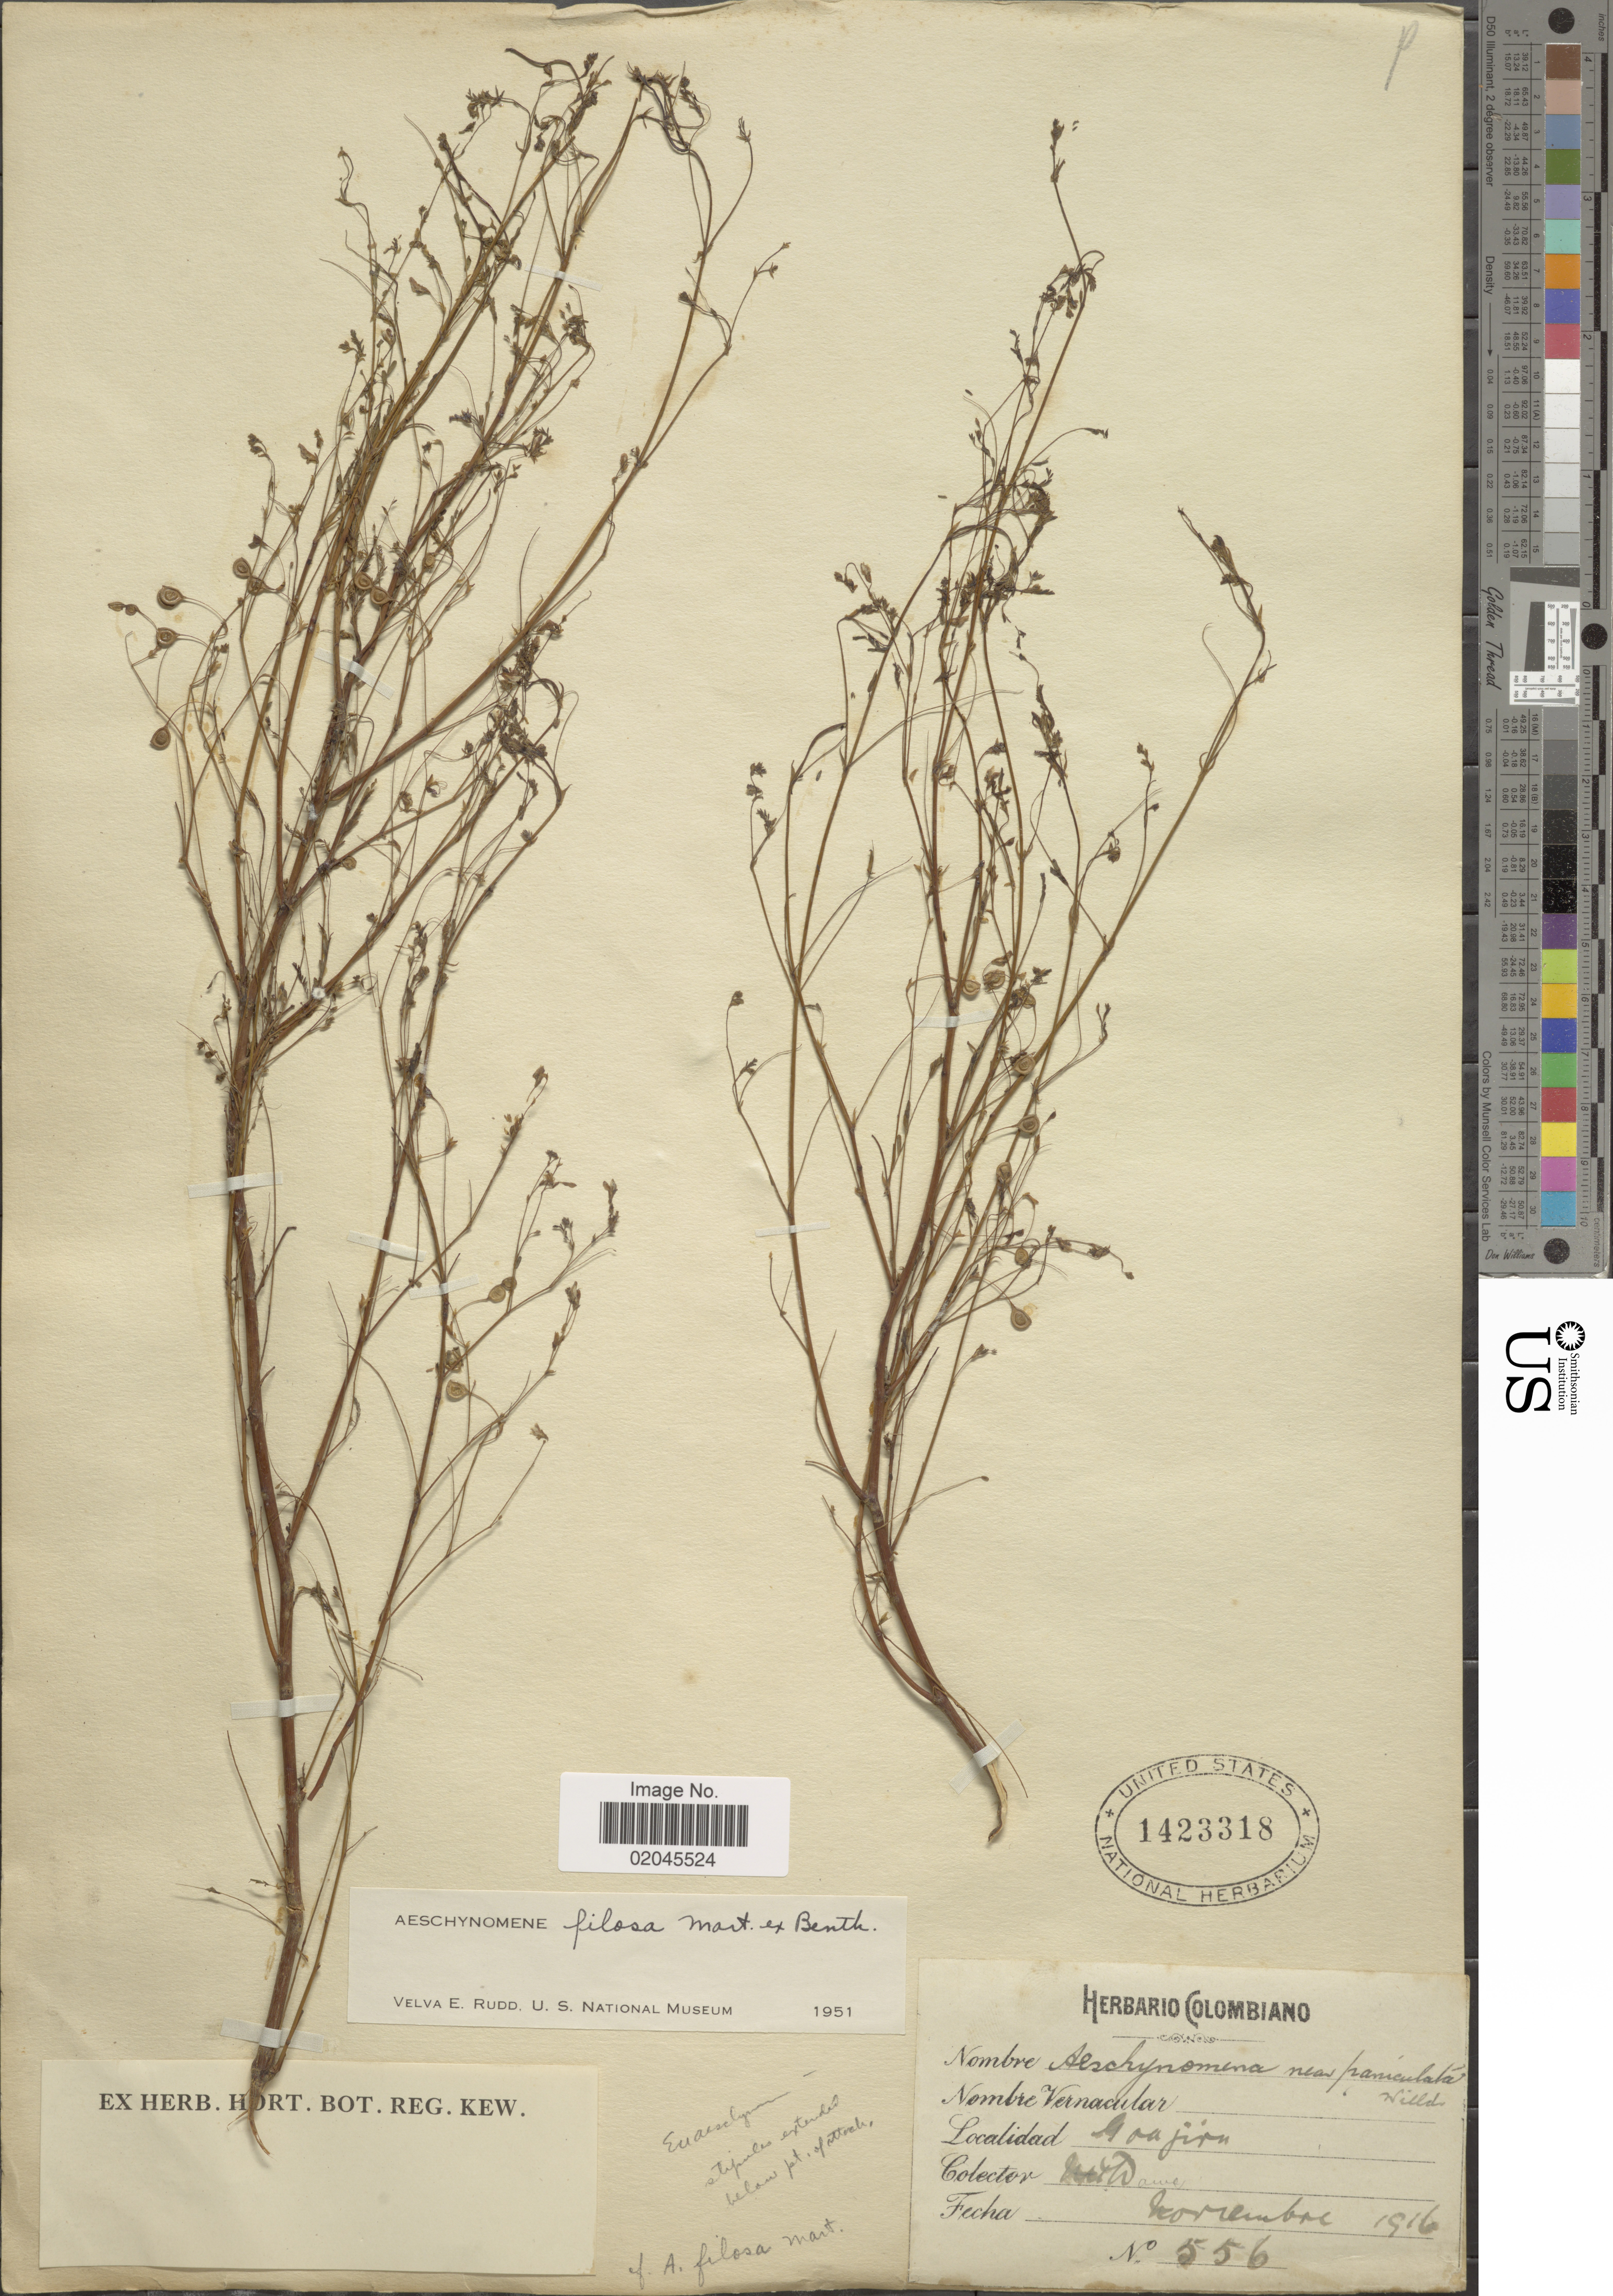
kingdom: Plantae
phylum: Tracheophyta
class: Magnoliopsida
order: Fabales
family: Fabaceae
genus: Aeschynomene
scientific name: Aeschynomene filosa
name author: Mart. ex Benth.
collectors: M. T. Dawe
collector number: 556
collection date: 1916-11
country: Colombia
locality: Goajirin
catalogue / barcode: US 1423318